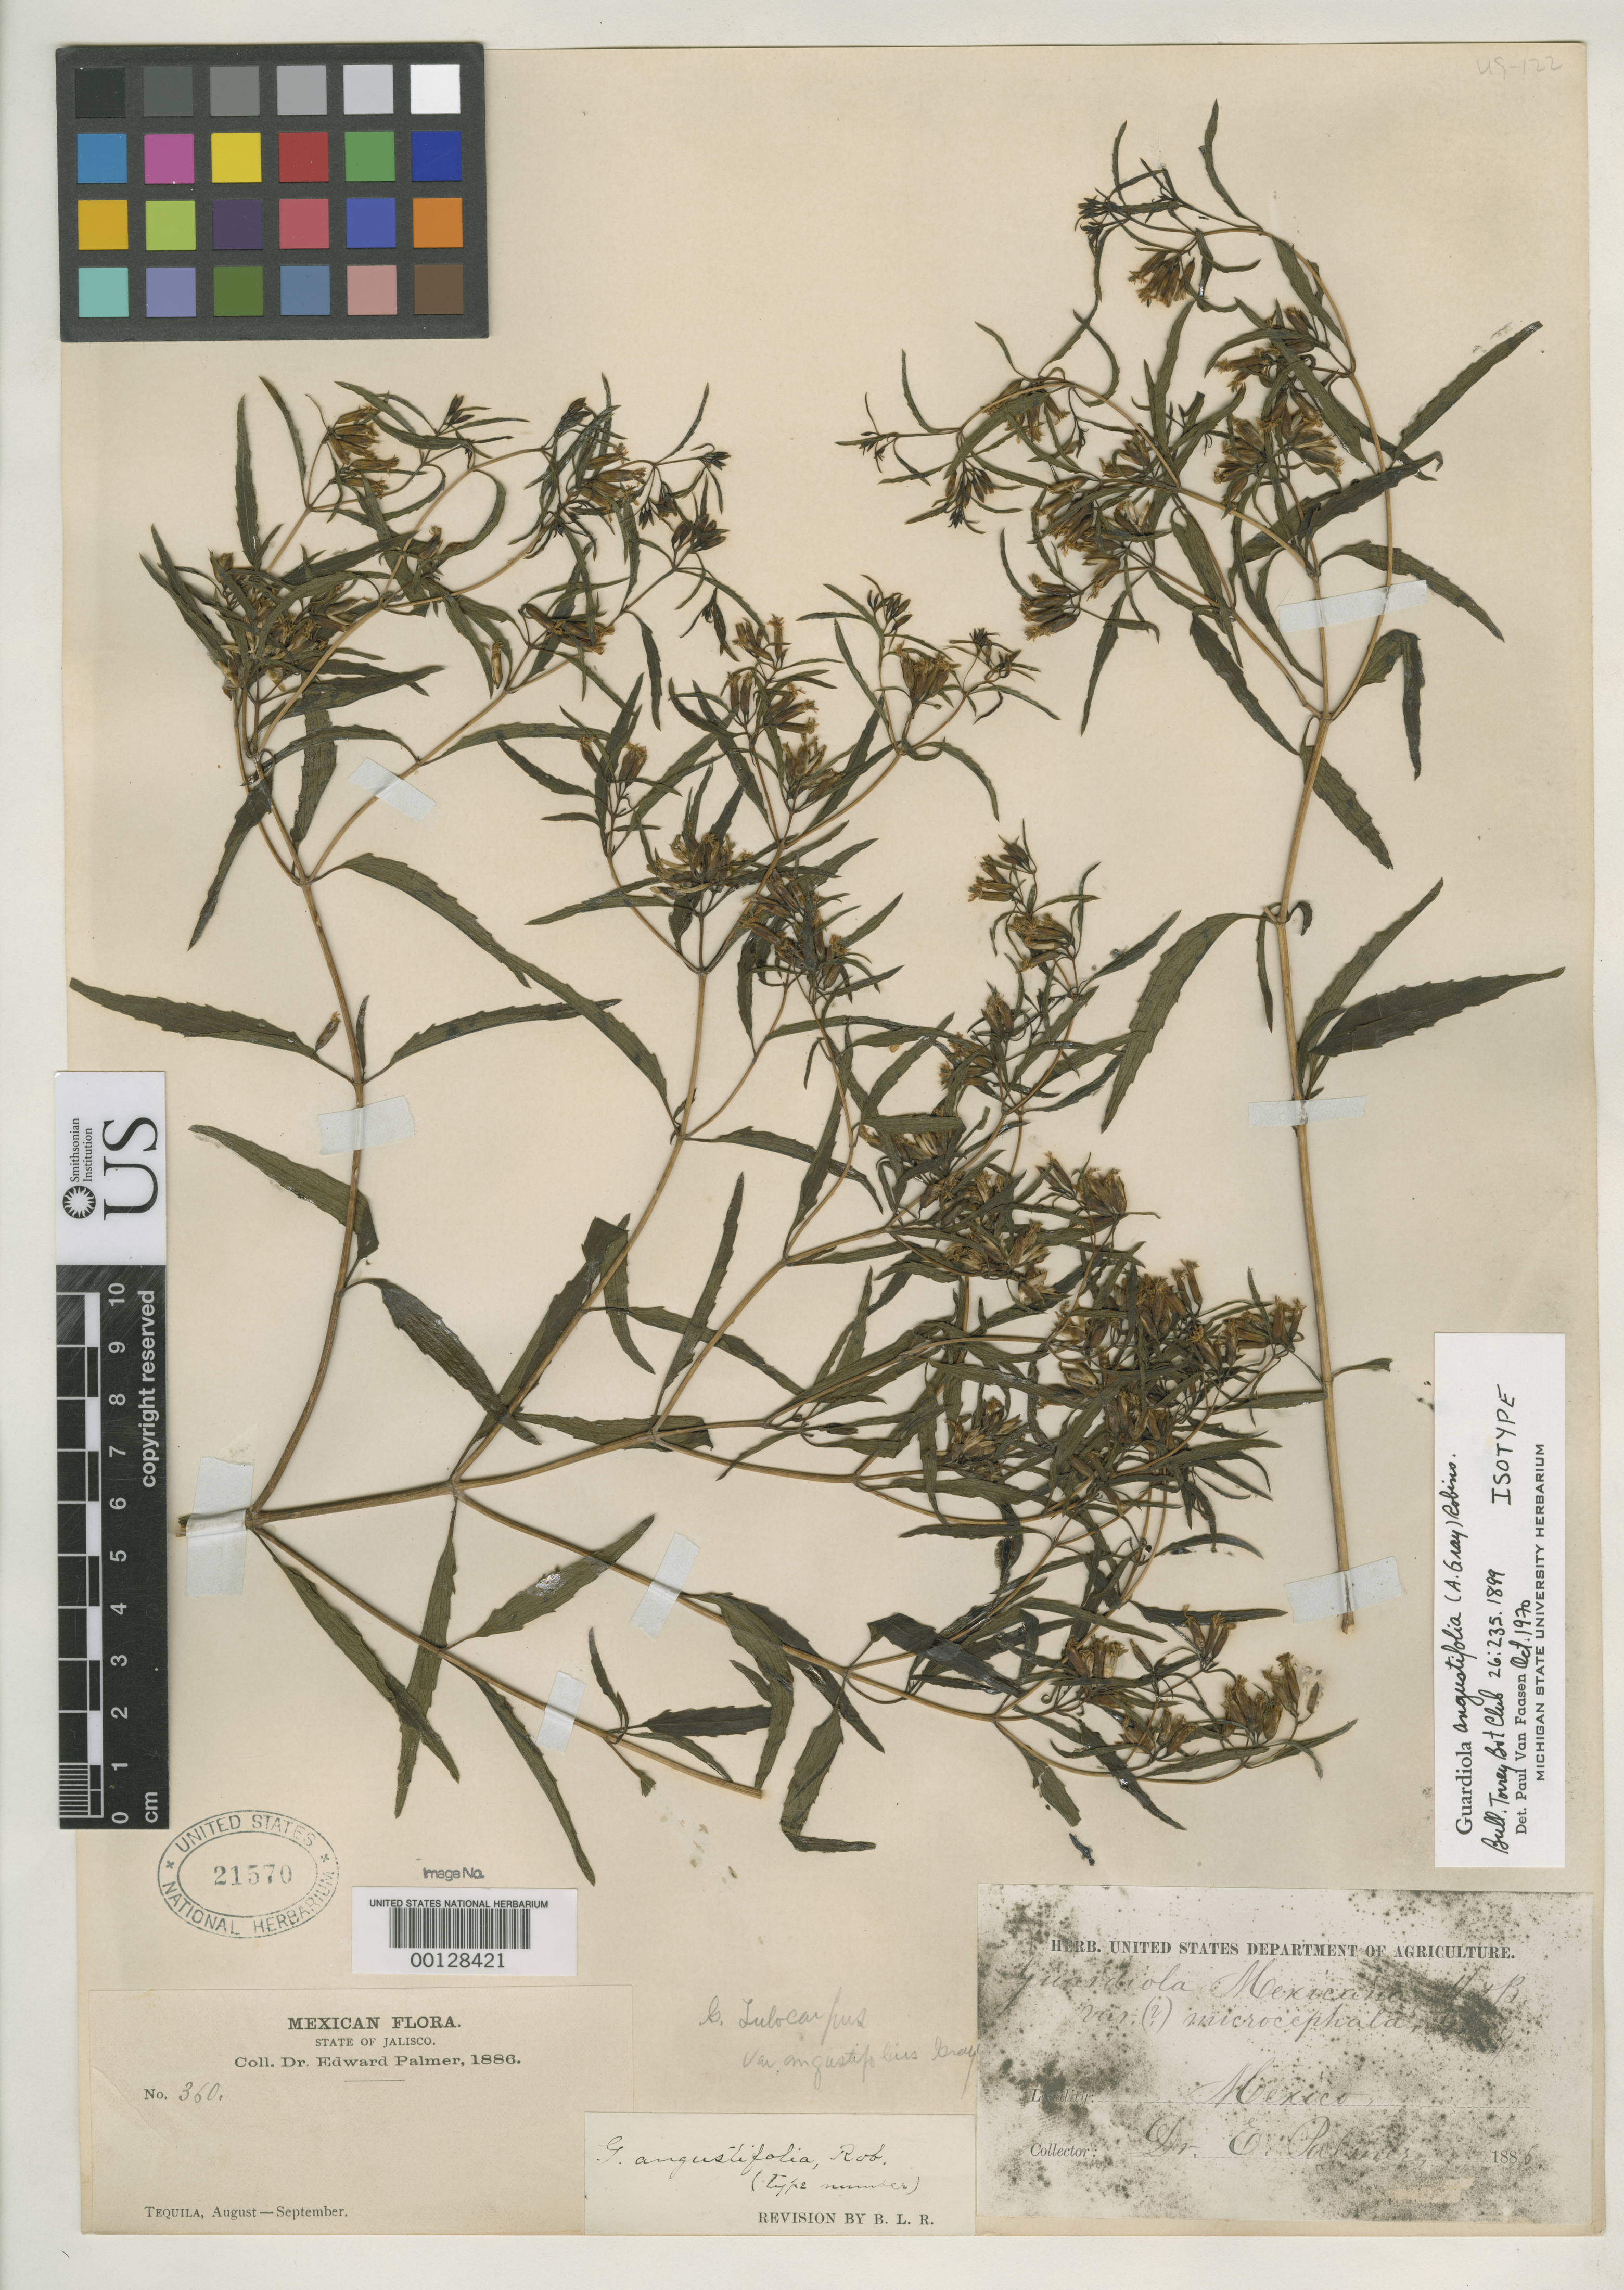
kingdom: Plantae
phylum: Tracheophyta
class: Magnoliopsida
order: Asterales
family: Asteraceae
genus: Guardiola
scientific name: Guardiola tulocarpus var. angustifolia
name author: A. Gray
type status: Isotype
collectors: E. Palmer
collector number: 360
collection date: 1886-08/1886-09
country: Mexico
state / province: Jalisco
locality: Tequila.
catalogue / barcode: US 21570